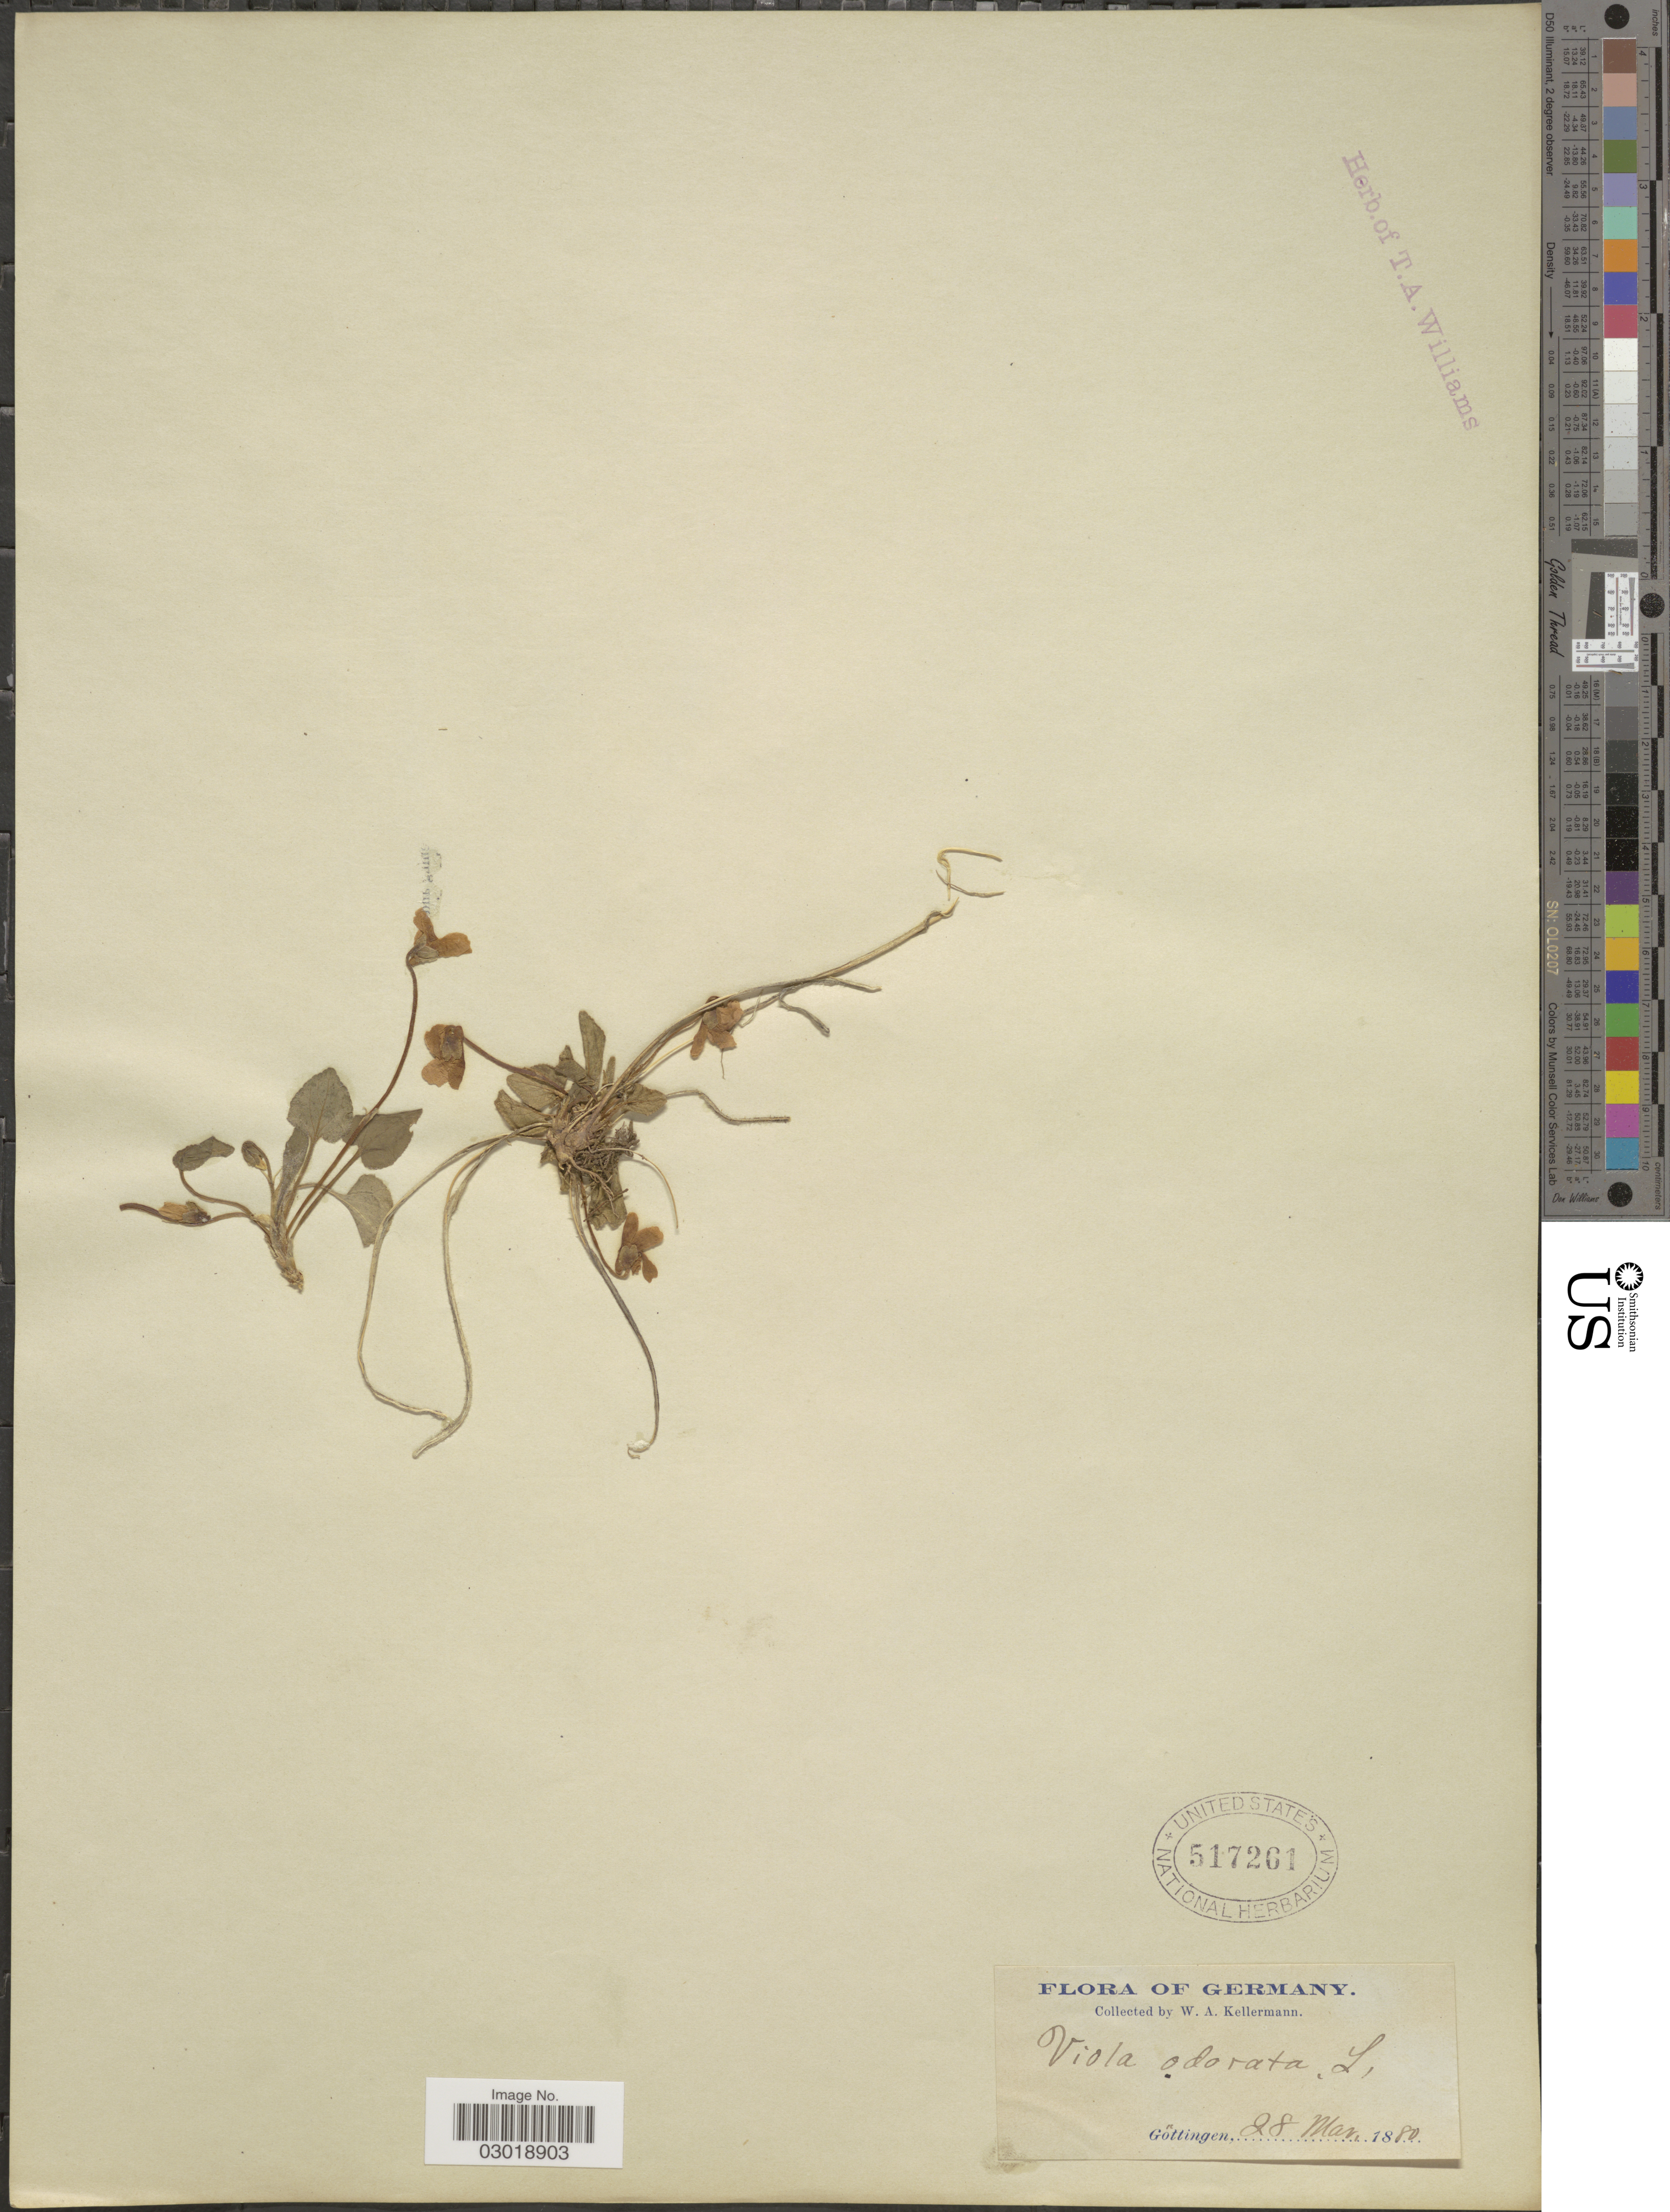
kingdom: Plantae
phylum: Tracheophyta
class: Magnoliopsida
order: Malpighiales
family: Violaceae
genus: Viola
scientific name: Viola odorata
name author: L.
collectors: W. Kellerman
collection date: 1880-03-28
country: Germany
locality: Göttingen.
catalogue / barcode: US 517261